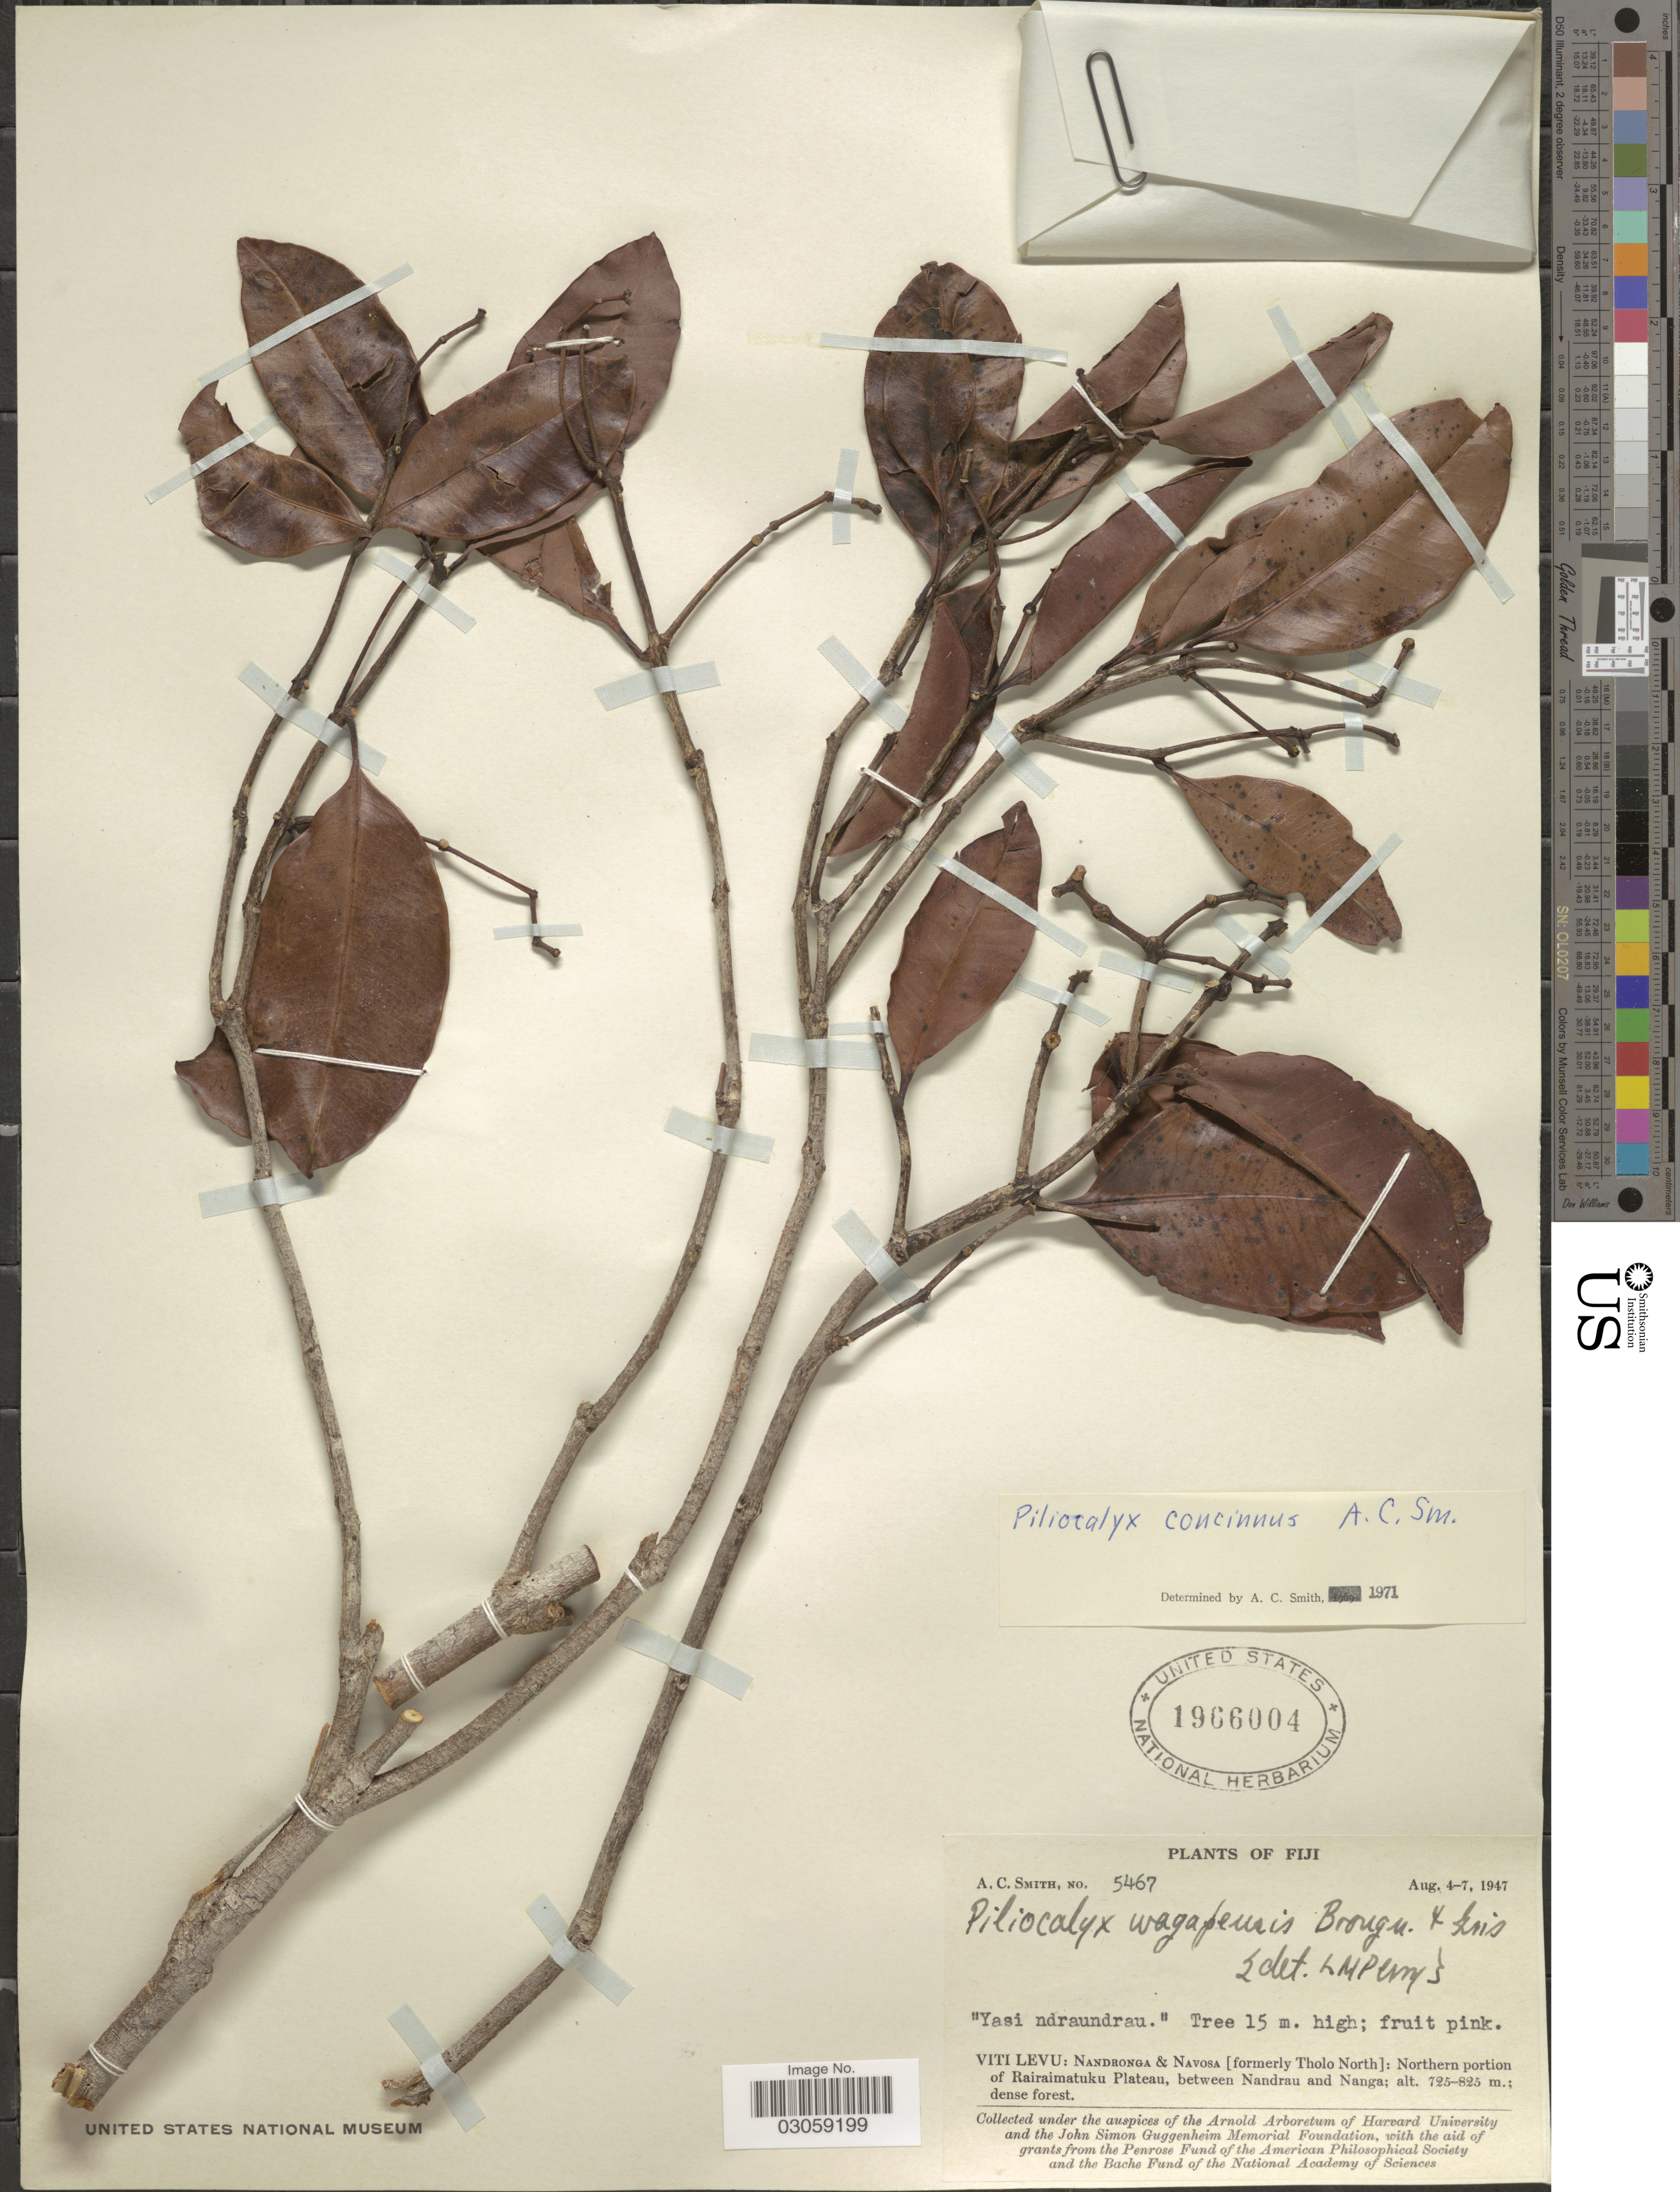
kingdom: Plantae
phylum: Tracheophyta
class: Magnoliopsida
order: Myrtales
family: Myrtaceae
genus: Syzygium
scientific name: Syzygium concinnum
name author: (A.C. Sm.) Craven & Biffin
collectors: A. C. Smith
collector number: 5467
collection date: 1947-08-04/1947-08-07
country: Fiji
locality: Viti Levu: Nandronga & Navosa [formerly Tholo North]: Northern portion of Rairaimatuku Plateau, between Nandrau and Nanga.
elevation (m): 725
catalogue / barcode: US 1966004